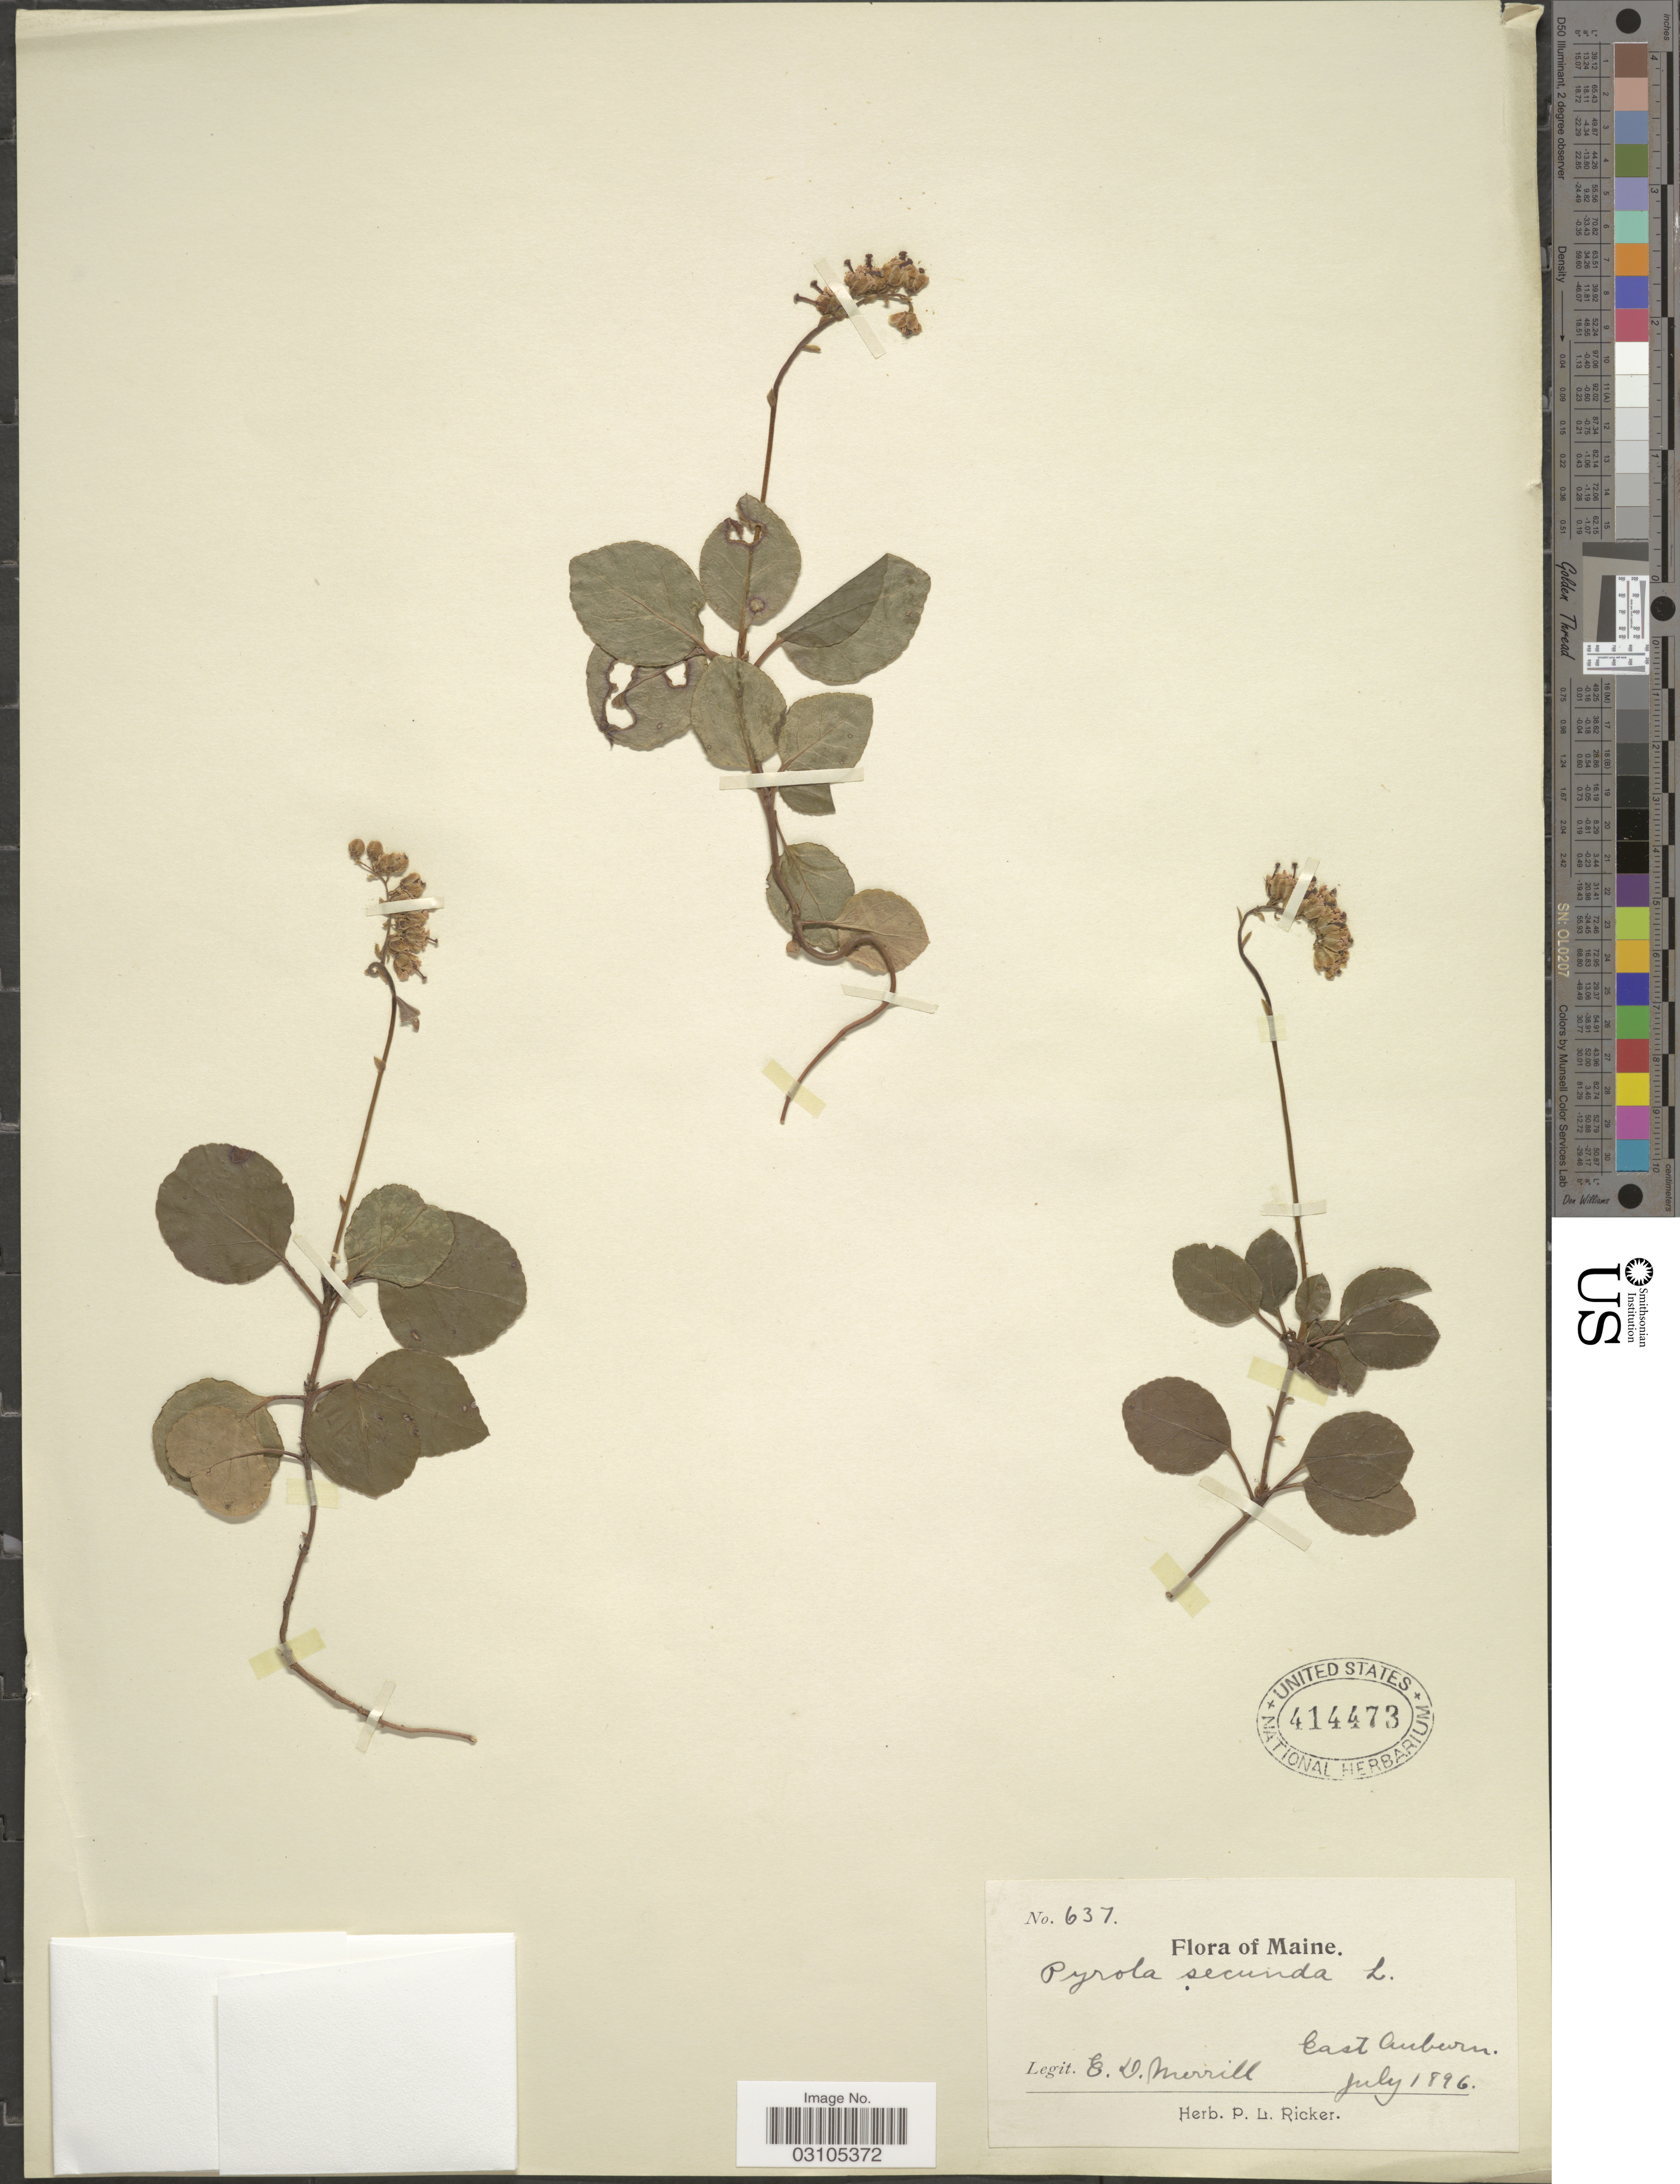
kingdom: Plantae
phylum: Tracheophyta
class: Magnoliopsida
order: Ericales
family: Ericaceae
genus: Orthilia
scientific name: Orthilia secunda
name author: (L.) House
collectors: E. D. Merrill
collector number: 637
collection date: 1896-07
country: United States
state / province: Maine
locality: East Auburn.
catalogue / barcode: US 414473